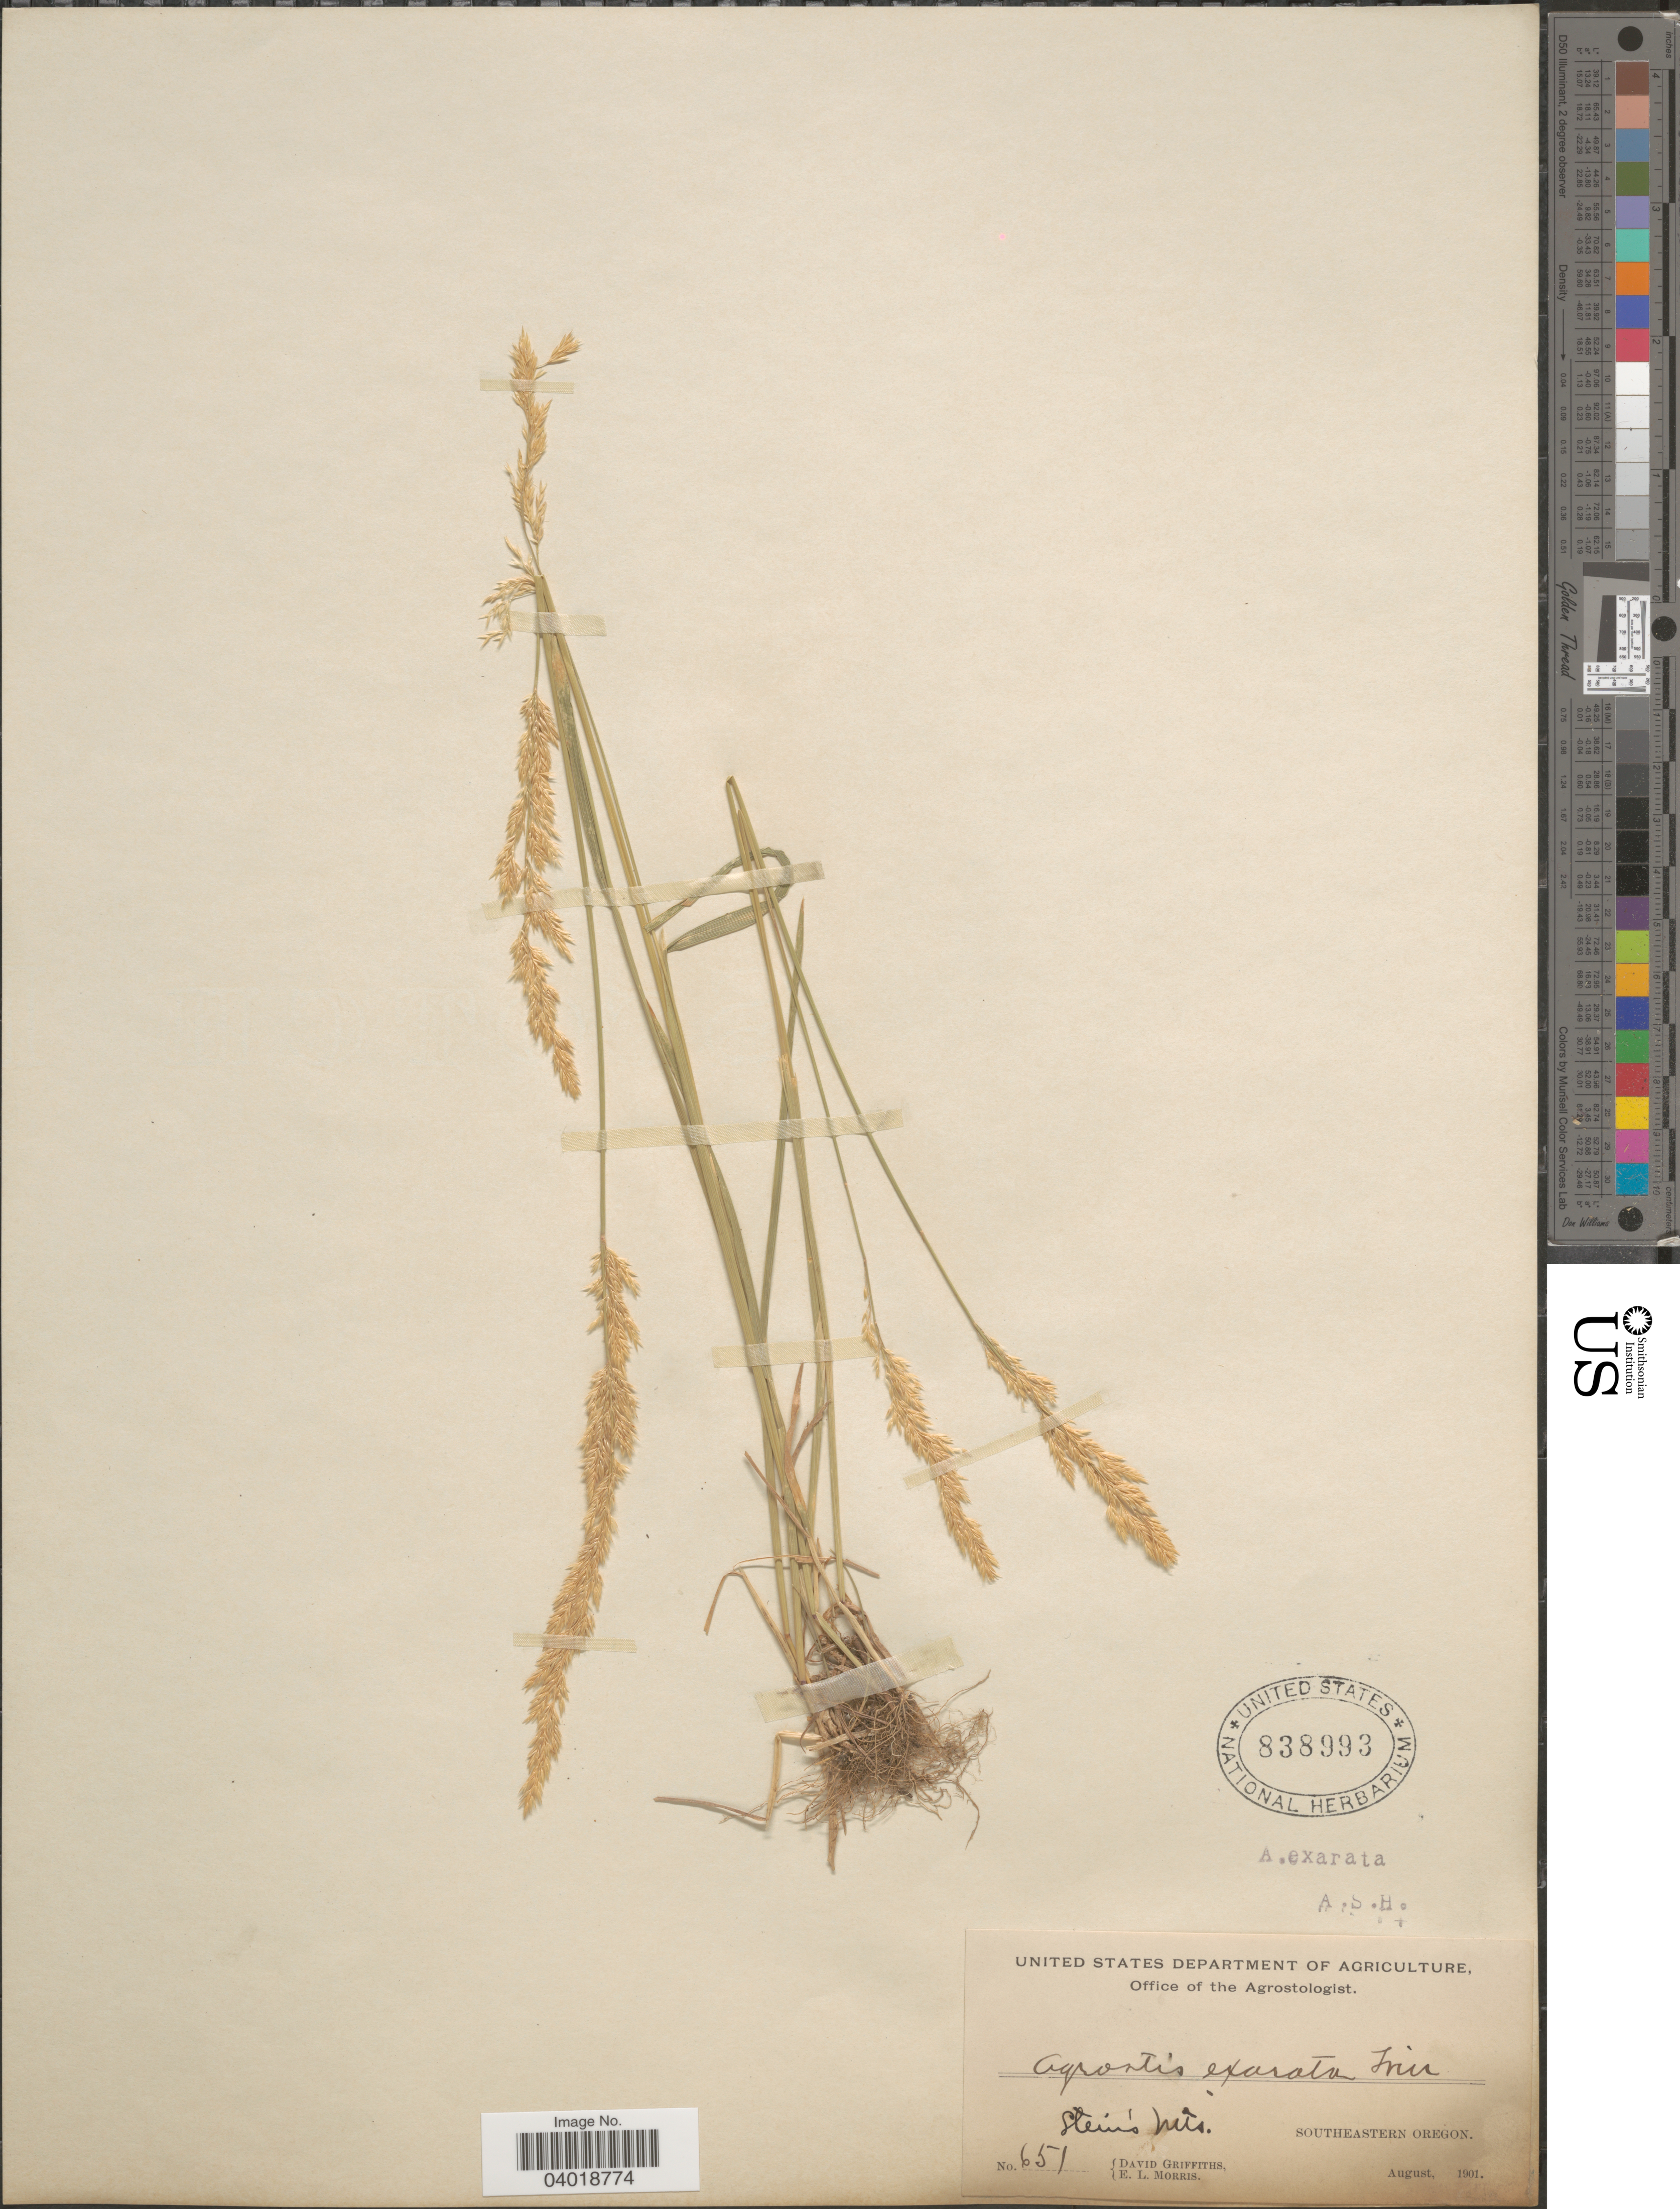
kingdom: Plantae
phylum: Tracheophyta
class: Liliopsida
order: Poales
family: Poaceae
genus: Agrostis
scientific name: Agrostis exarata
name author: Trin.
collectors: D. Griffiths & E. Morris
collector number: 651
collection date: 1901-08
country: United States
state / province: Oregon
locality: Stein's Mts. Southeastern Oregon.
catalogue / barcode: US 838993